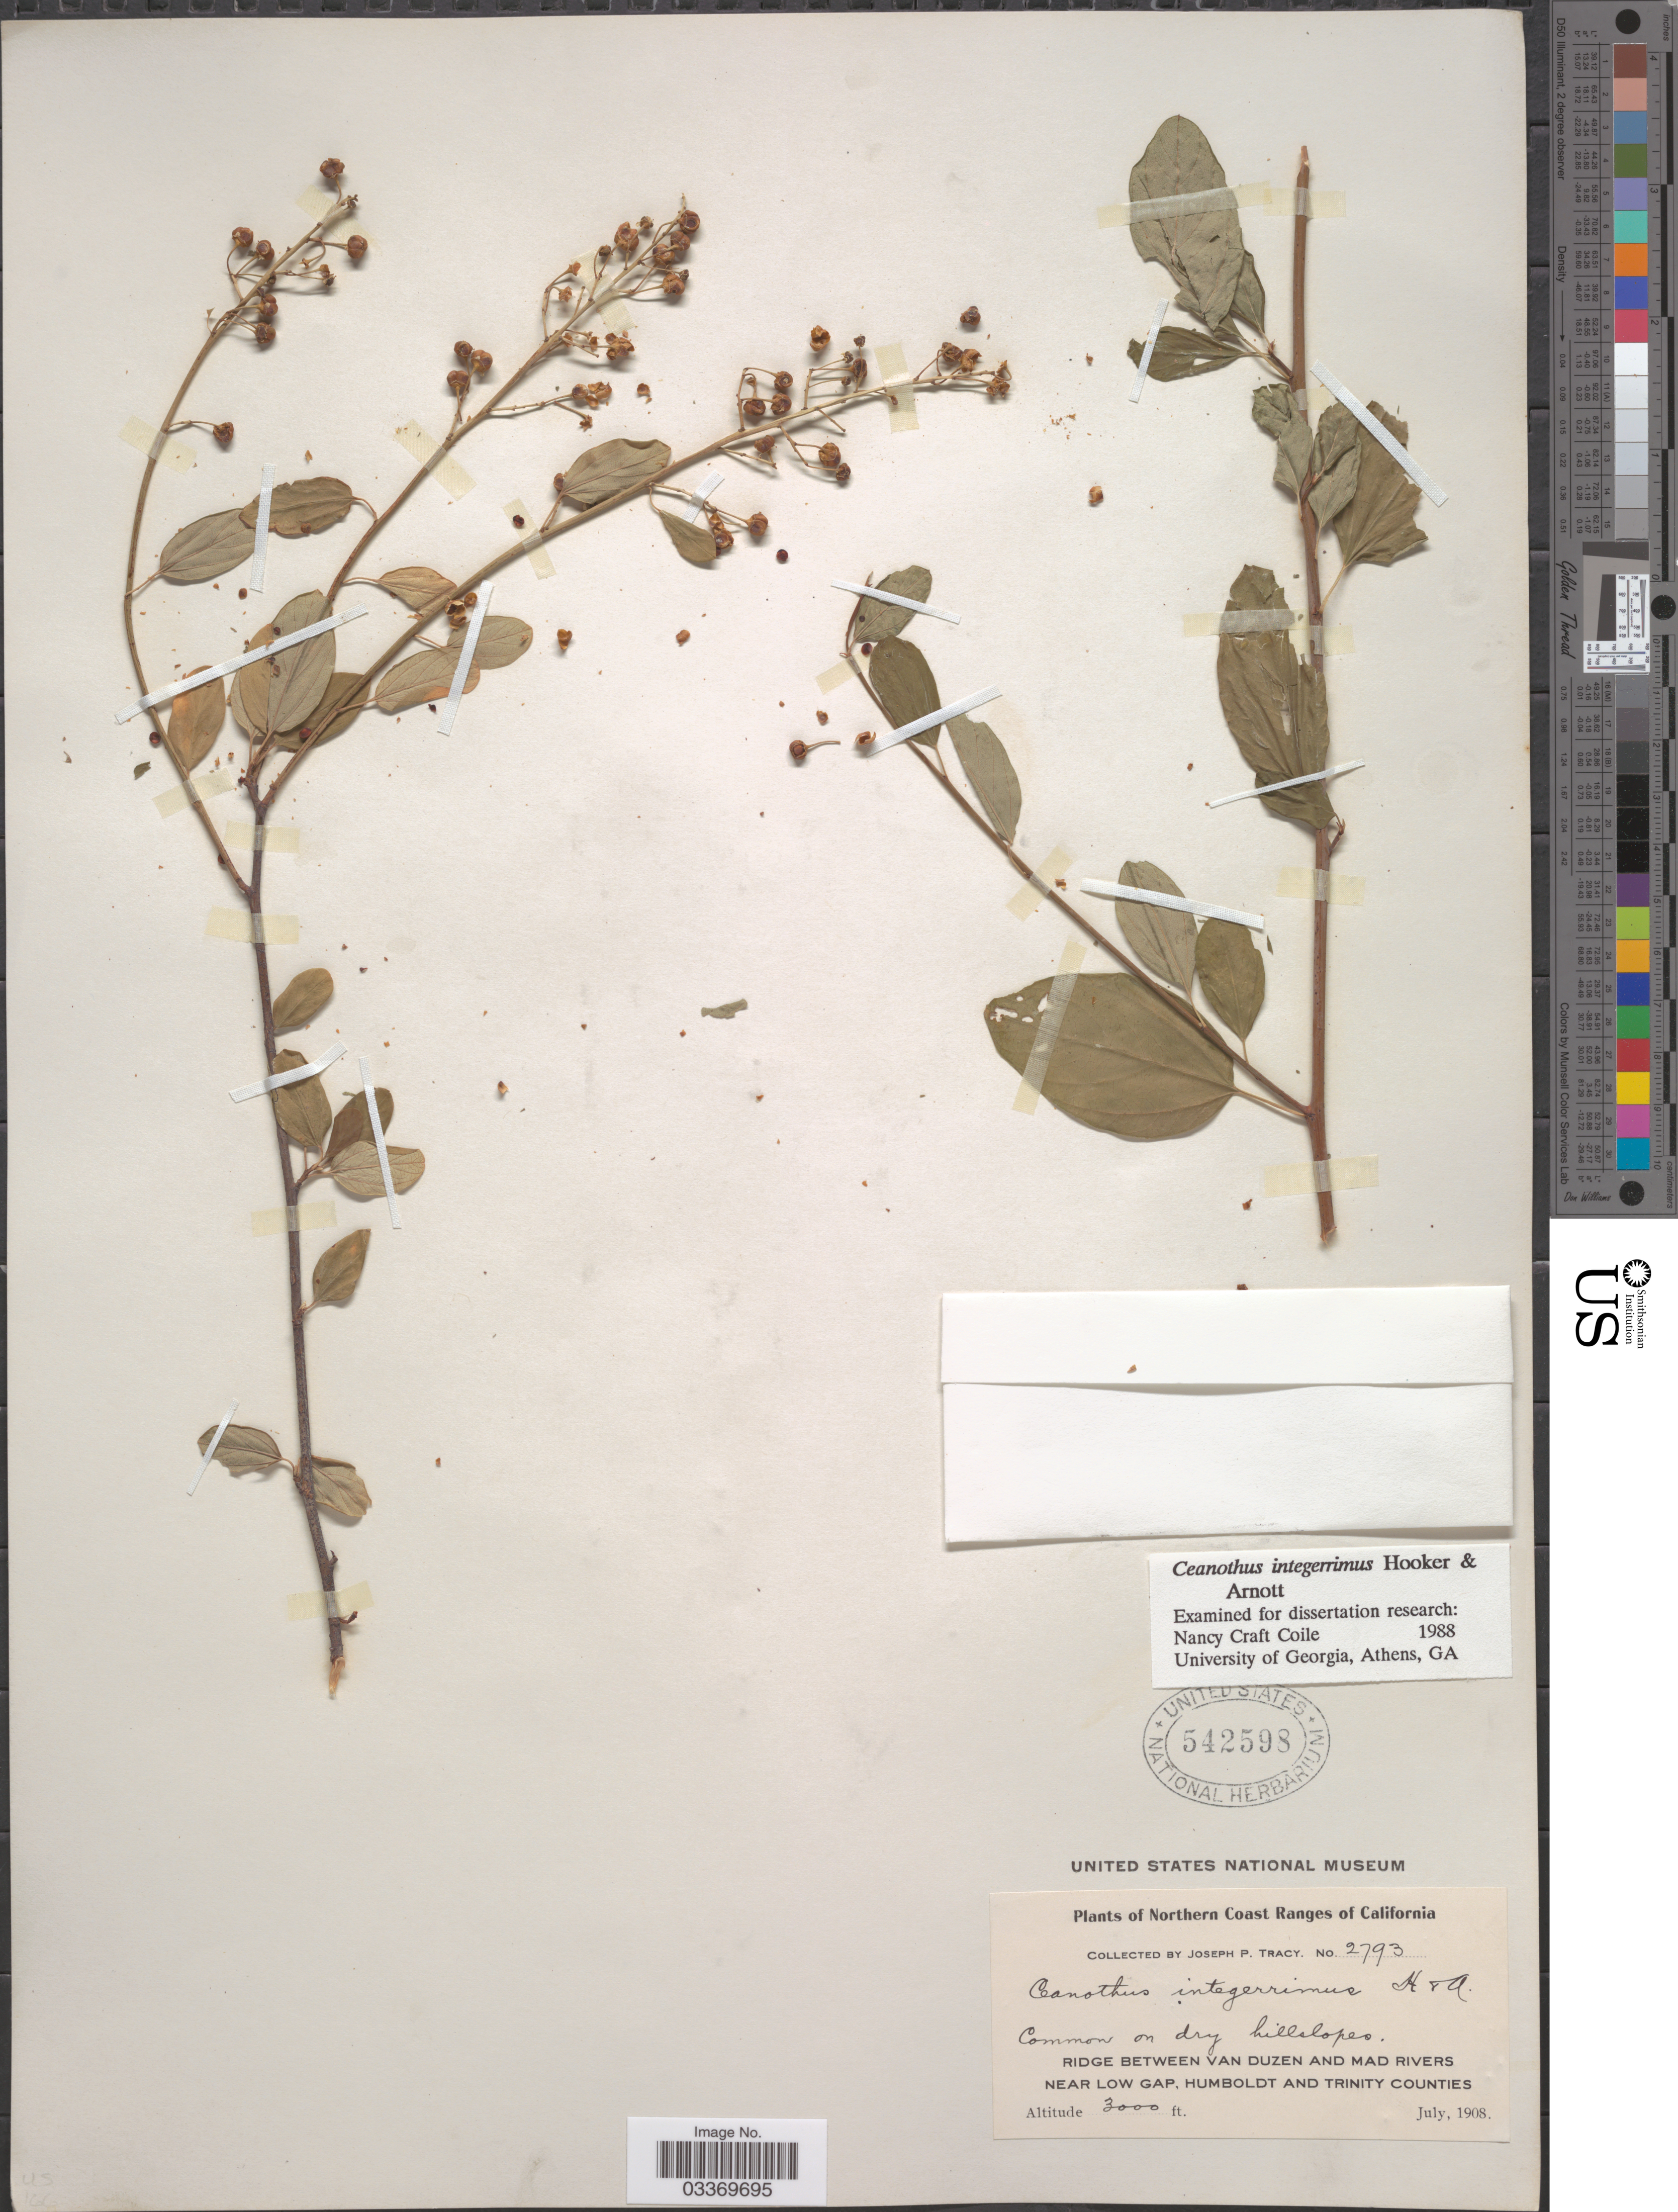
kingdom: Plantae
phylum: Tracheophyta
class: Magnoliopsida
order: Rosales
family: Rhamnaceae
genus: Ceanothus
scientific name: Ceanothus integerrimus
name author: Hook. & Arn.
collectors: J. Tracy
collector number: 2793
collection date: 1908-07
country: United States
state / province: California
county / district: Trinity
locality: Northern Coast Ranges of California. Ridge between Van Duzen and Mad Rivers near Low Gap, Humboldt and Trinity Counties.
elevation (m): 914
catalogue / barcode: US 542598